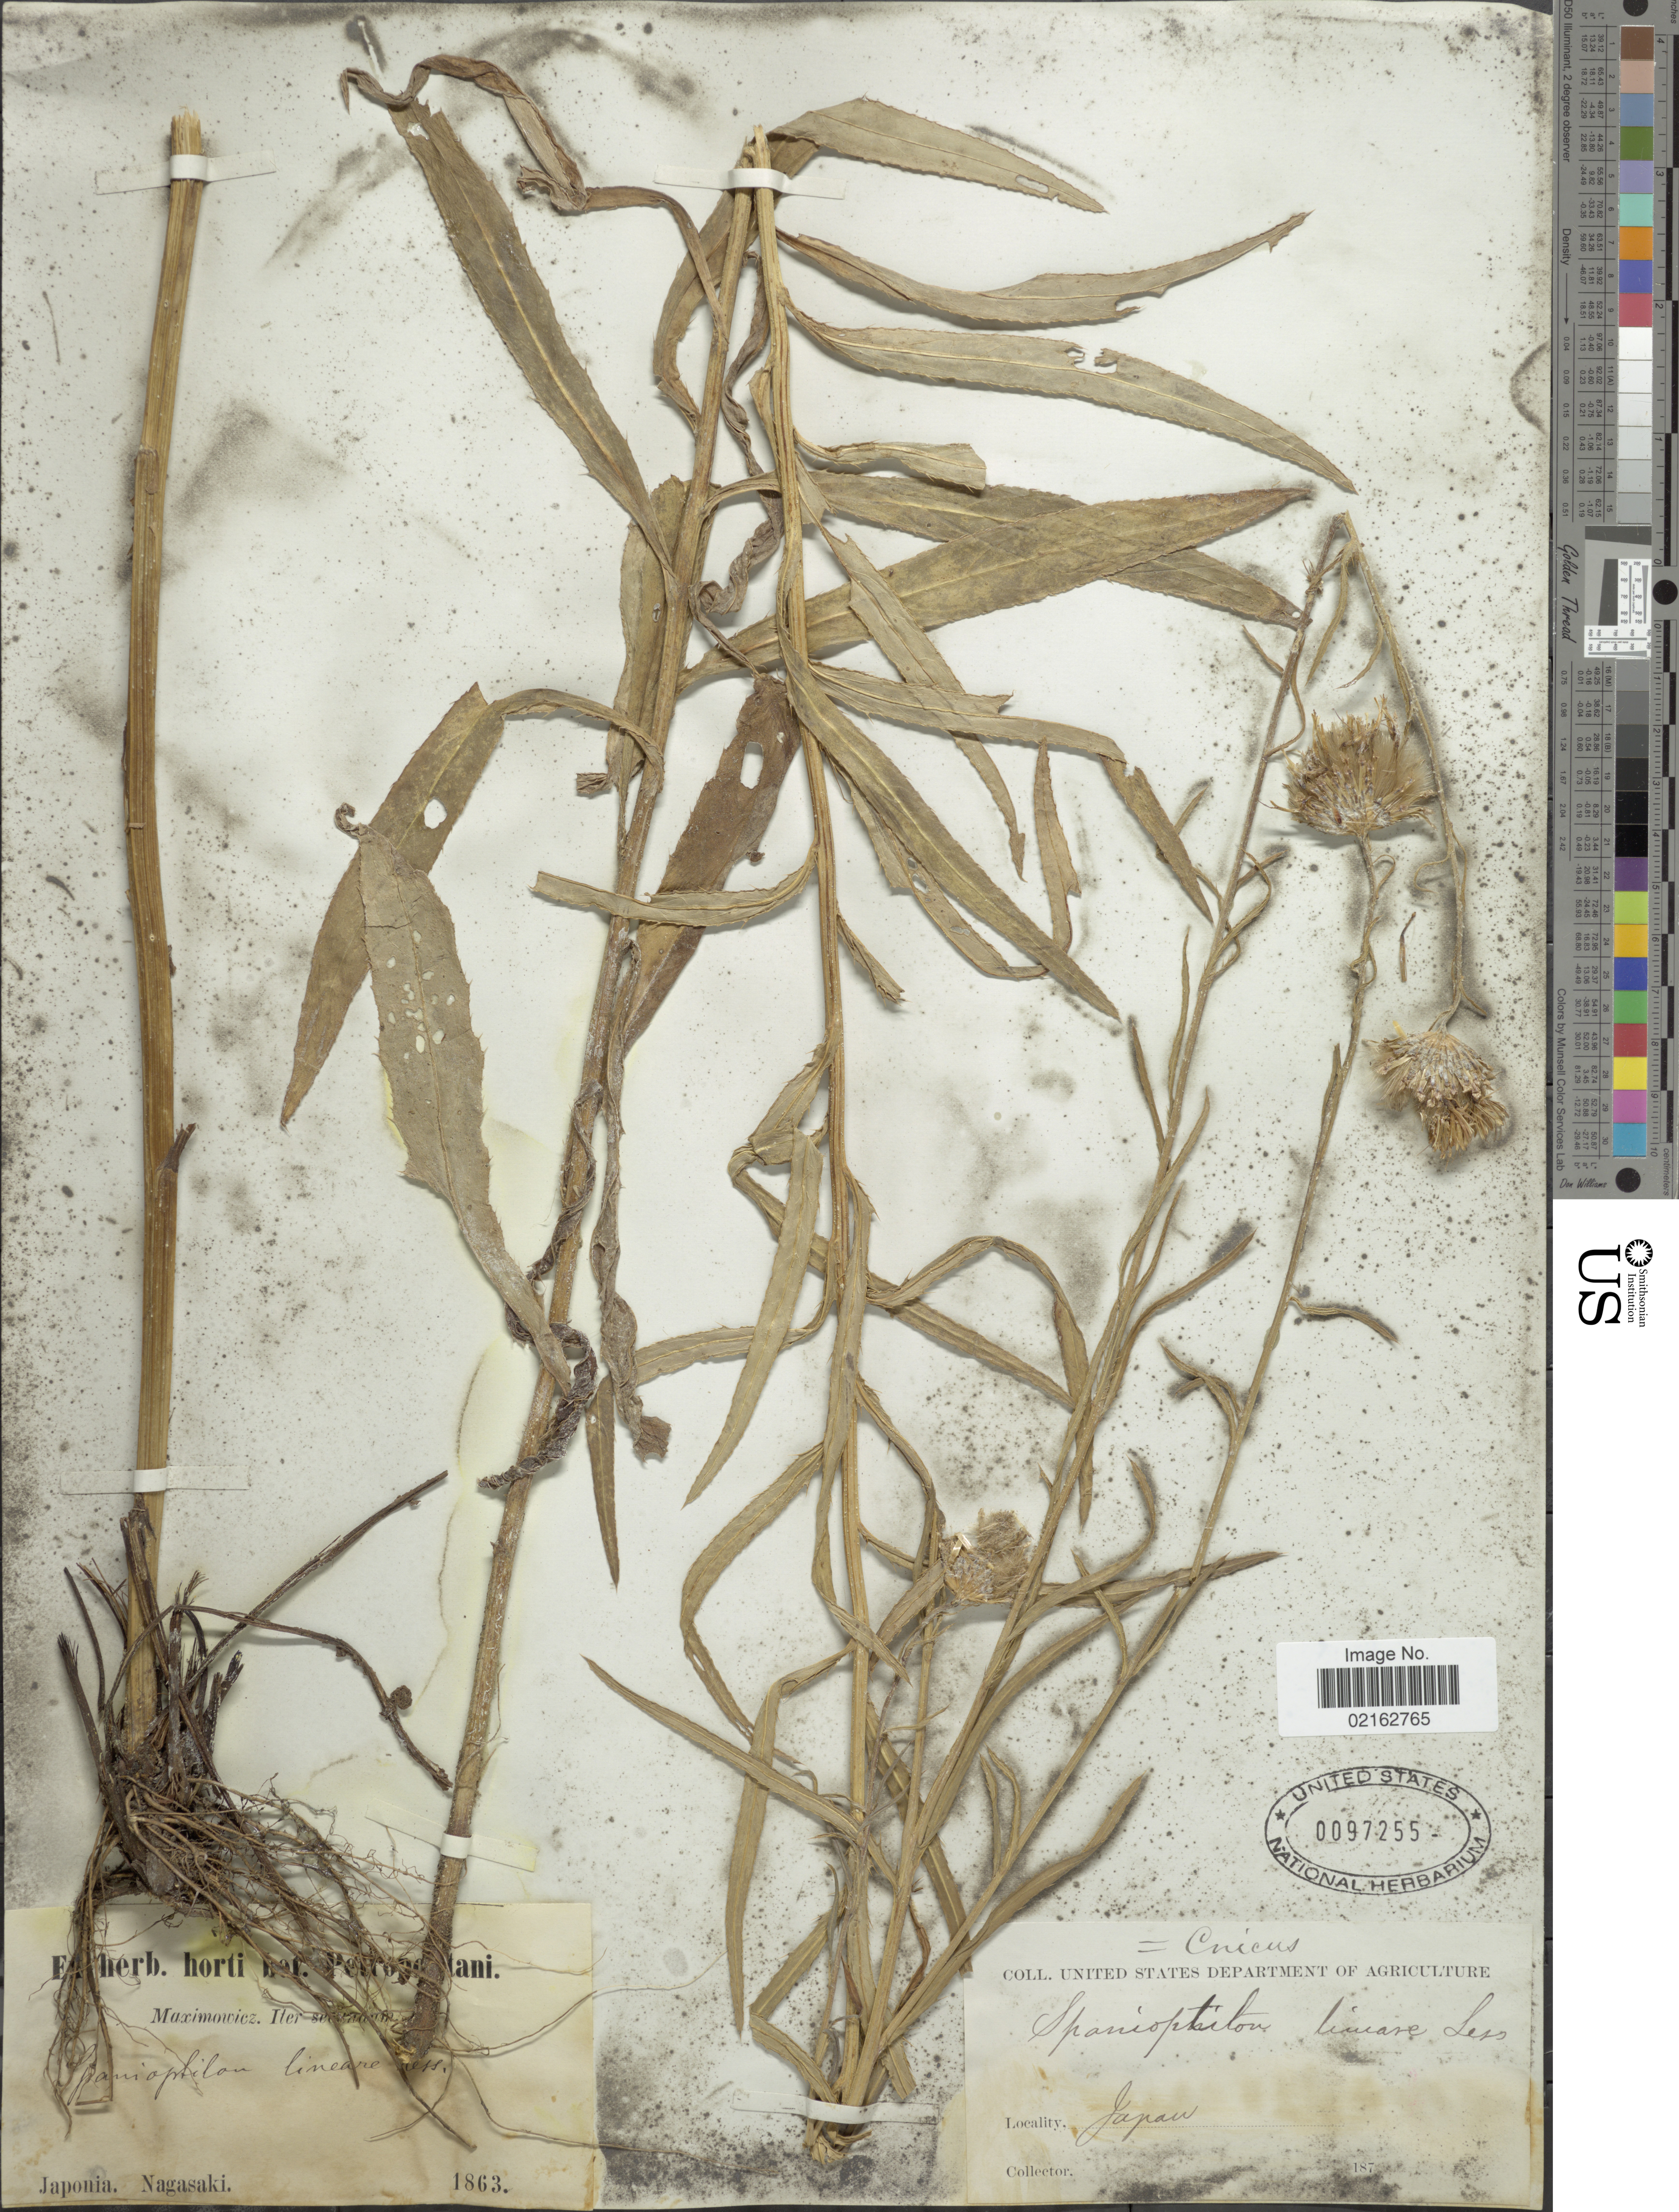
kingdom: Plantae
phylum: Tracheophyta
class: Magnoliopsida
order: Asterales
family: Asteraceae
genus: Cirsium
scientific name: Cirsium sp.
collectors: Maximowicz, --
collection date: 1863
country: Japan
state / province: Nagasaki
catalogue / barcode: US 97255